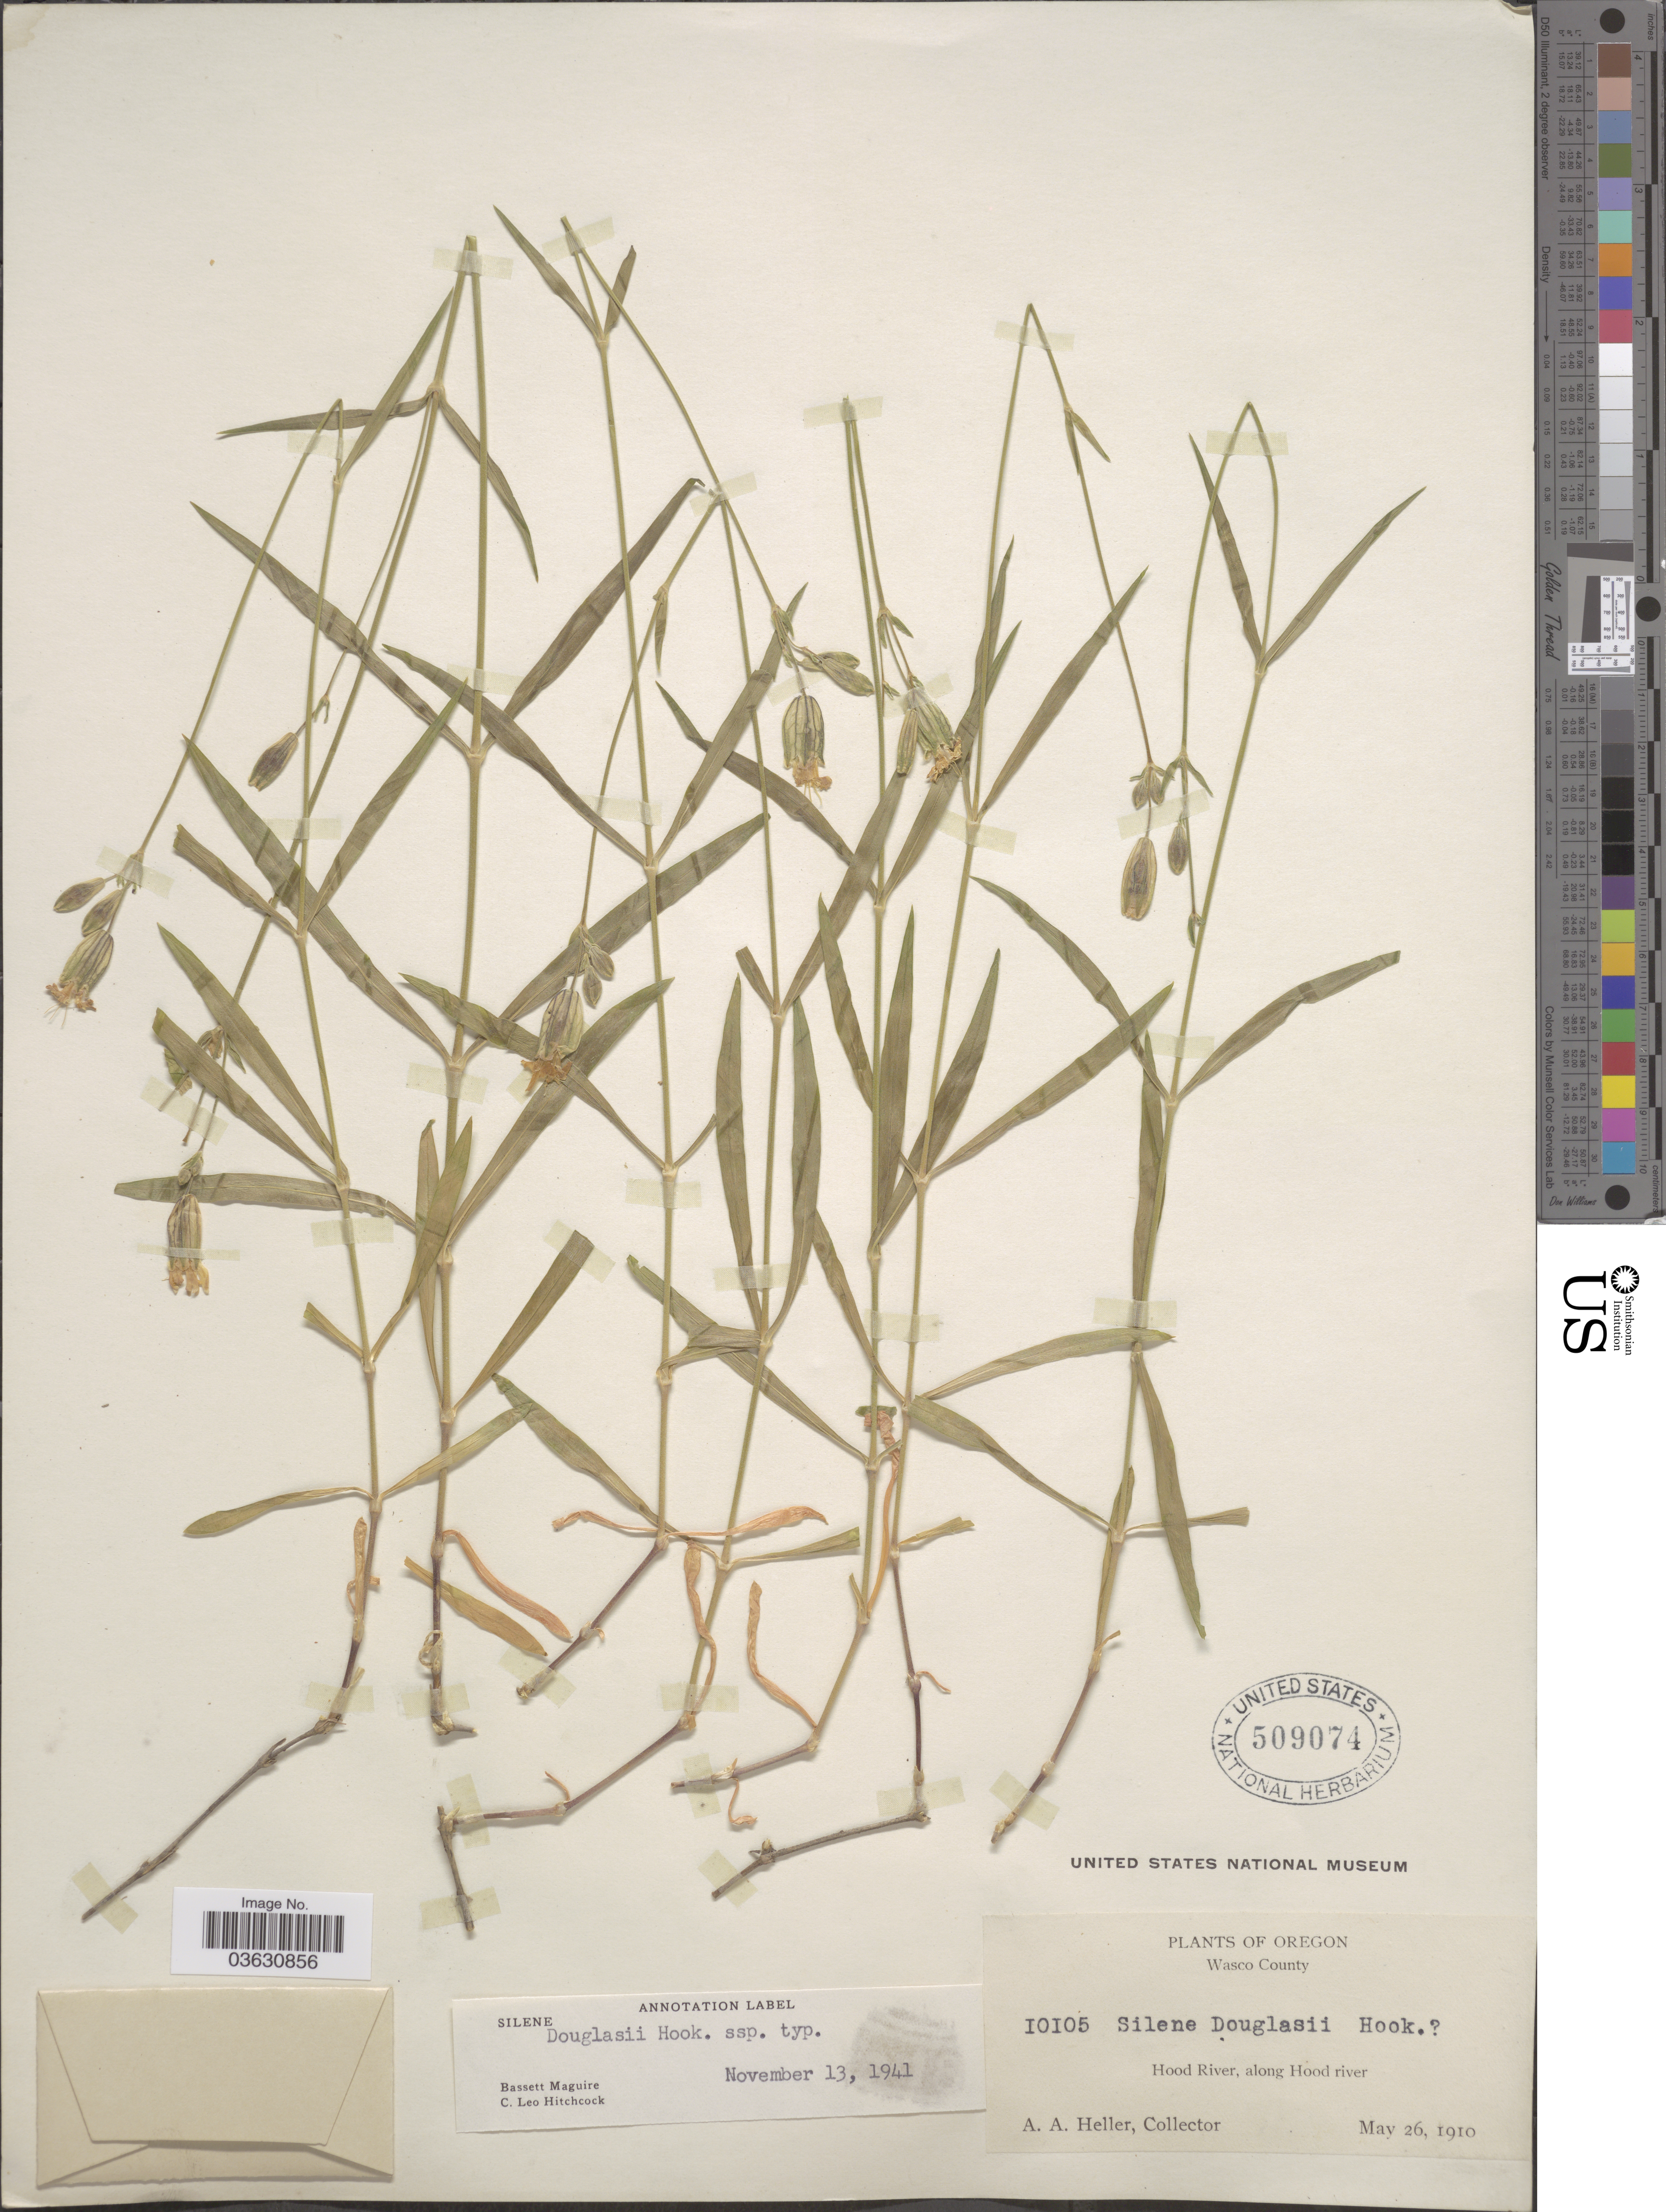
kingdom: Plantae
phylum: Tracheophyta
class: Magnoliopsida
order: Caryophyllales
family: Caryophyllaceae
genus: Silene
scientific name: Silene douglasii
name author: Hook.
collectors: A. A. Heller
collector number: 10105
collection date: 1910-05-26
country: United States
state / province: Oregon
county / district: Wasco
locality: Wasco County. Hood River, along Hood river.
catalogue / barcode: US 509074